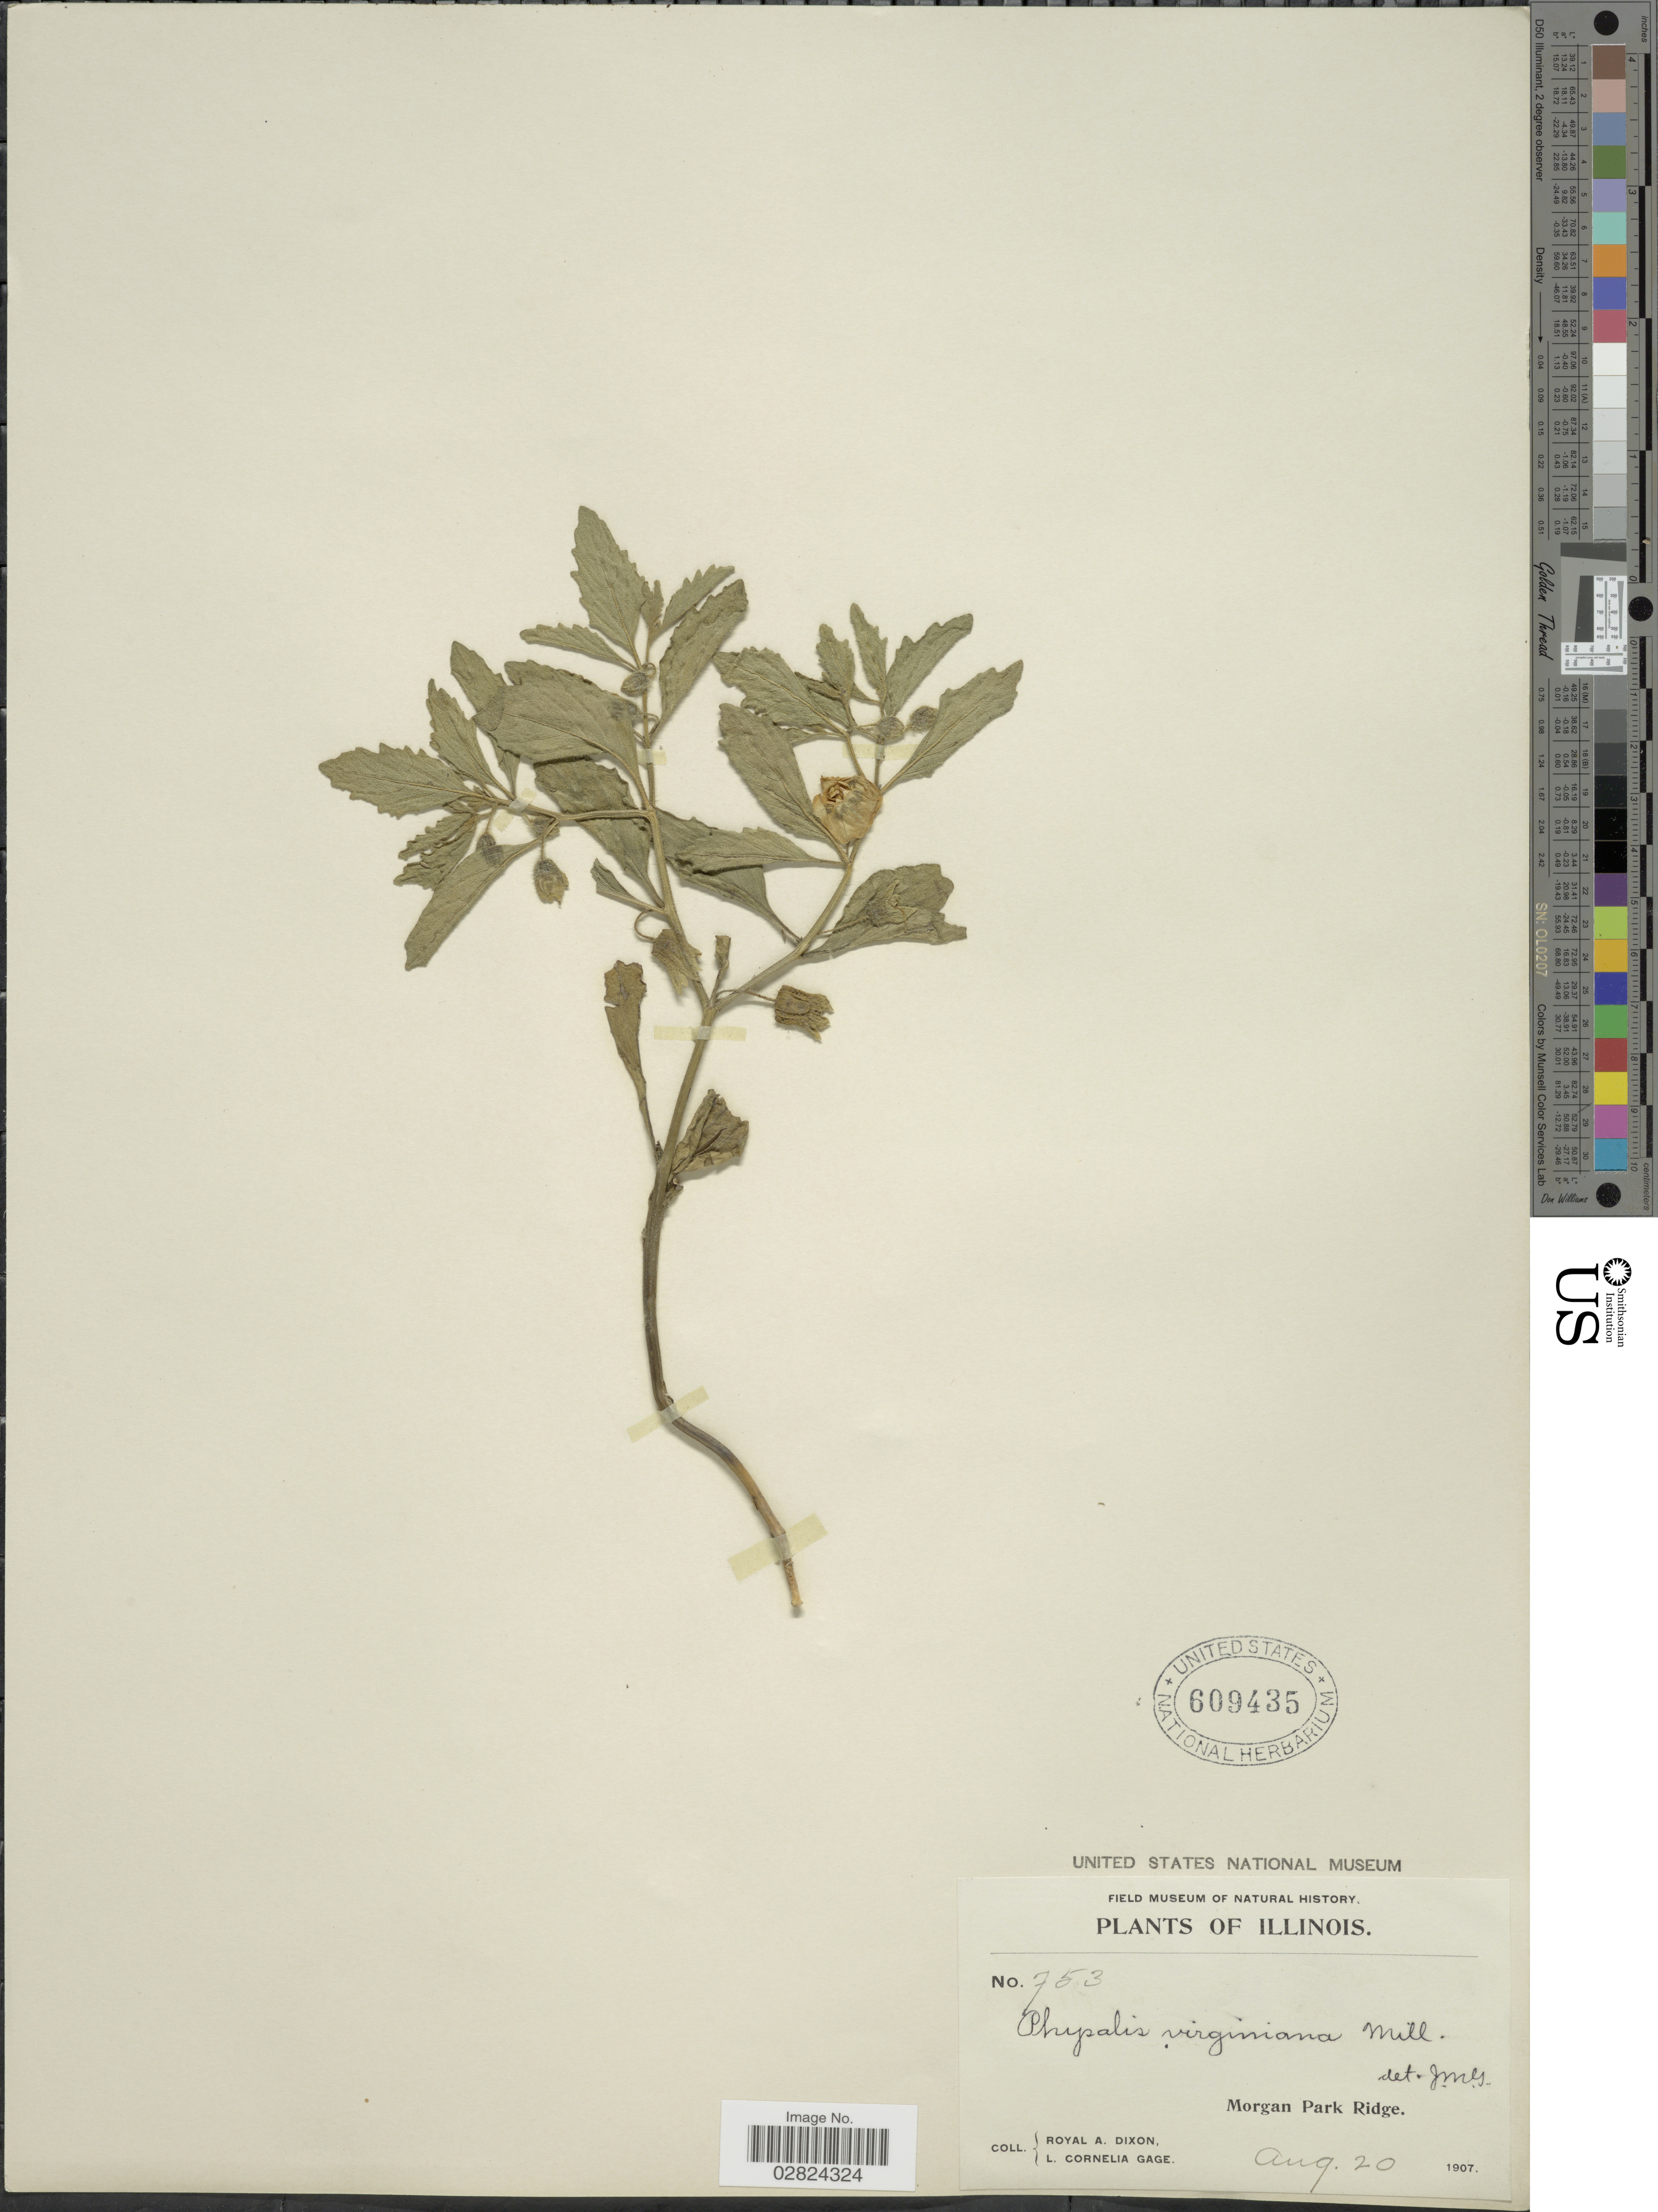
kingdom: Plantae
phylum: Tracheophyta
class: Magnoliopsida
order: Solanales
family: Solanaceae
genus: Physalis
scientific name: Physalis virginiana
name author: Mill.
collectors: R. A. Dixon & L. Gage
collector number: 753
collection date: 1907-08-20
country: United States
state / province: Illinois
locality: Morgan Park Ridge.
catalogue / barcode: US 609435